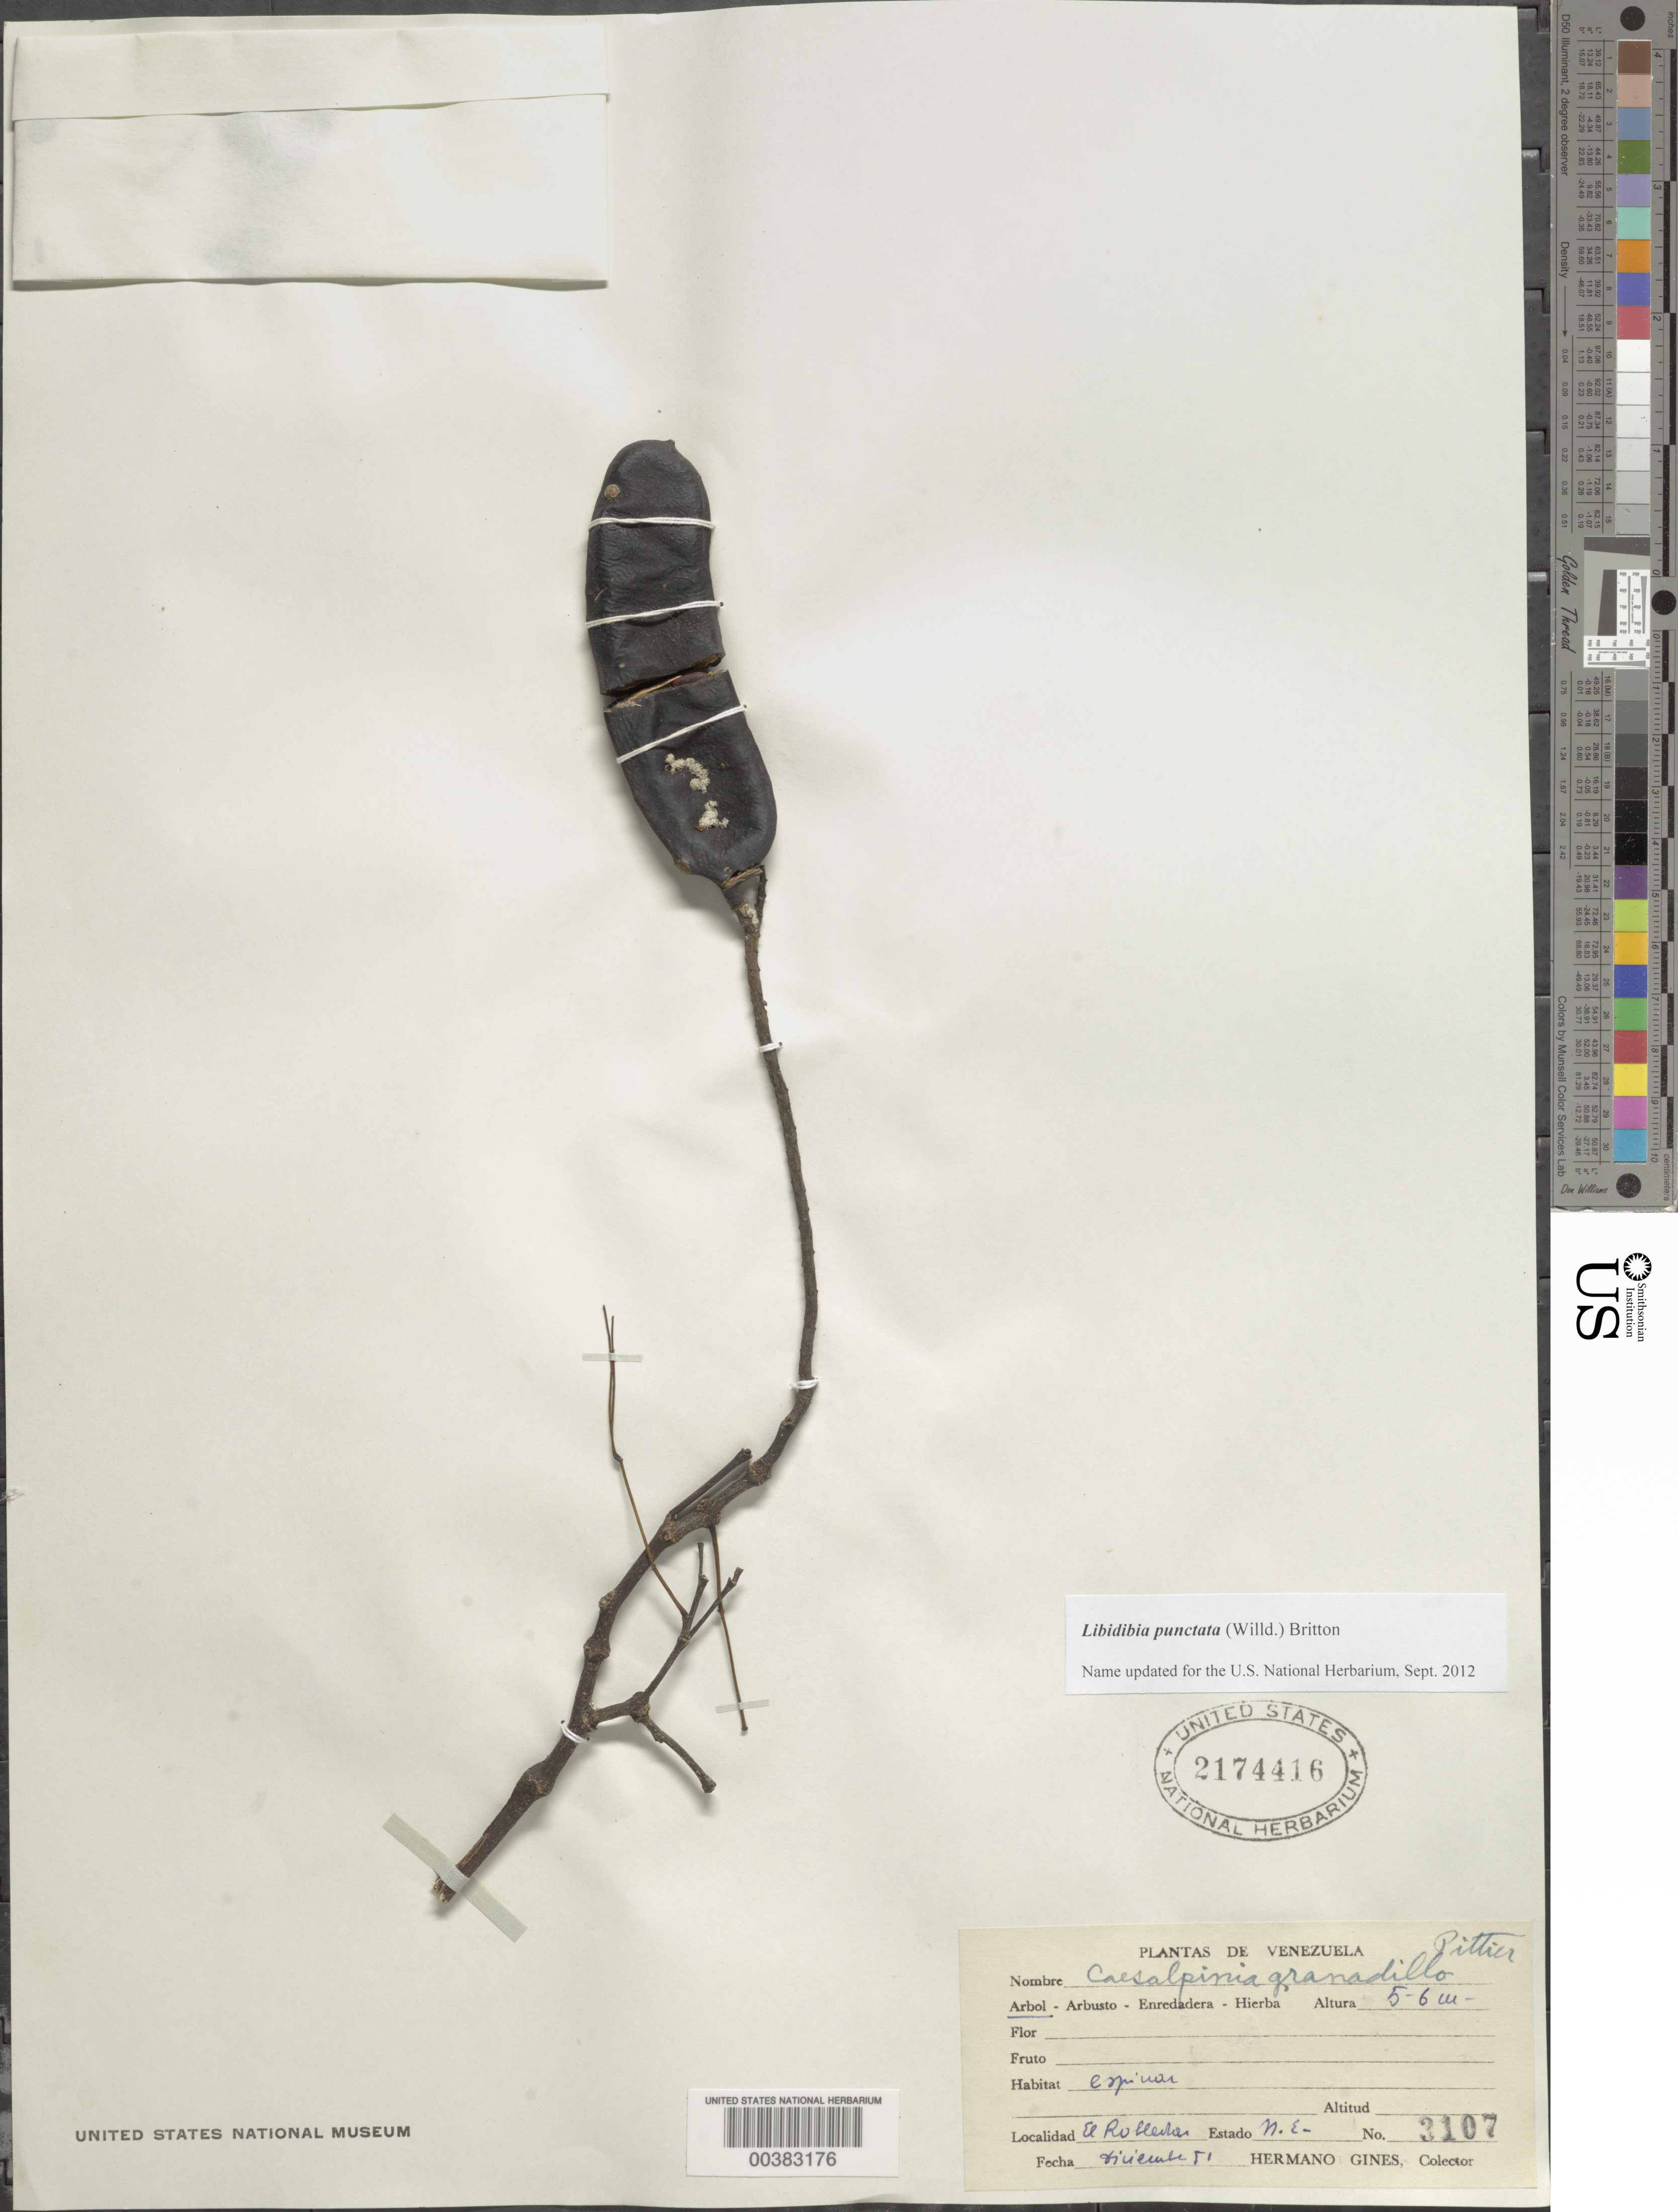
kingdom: Plantae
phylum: Tracheophyta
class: Magnoliopsida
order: Fabales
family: Fabaceae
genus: Libidibia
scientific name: Libidibia punctata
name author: (Willd.) Britton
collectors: Bro. Gines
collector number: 3107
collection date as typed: Dec 1951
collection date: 1951-12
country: Venezuela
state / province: Nueva Esparta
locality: El rolleda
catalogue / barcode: US 2174416